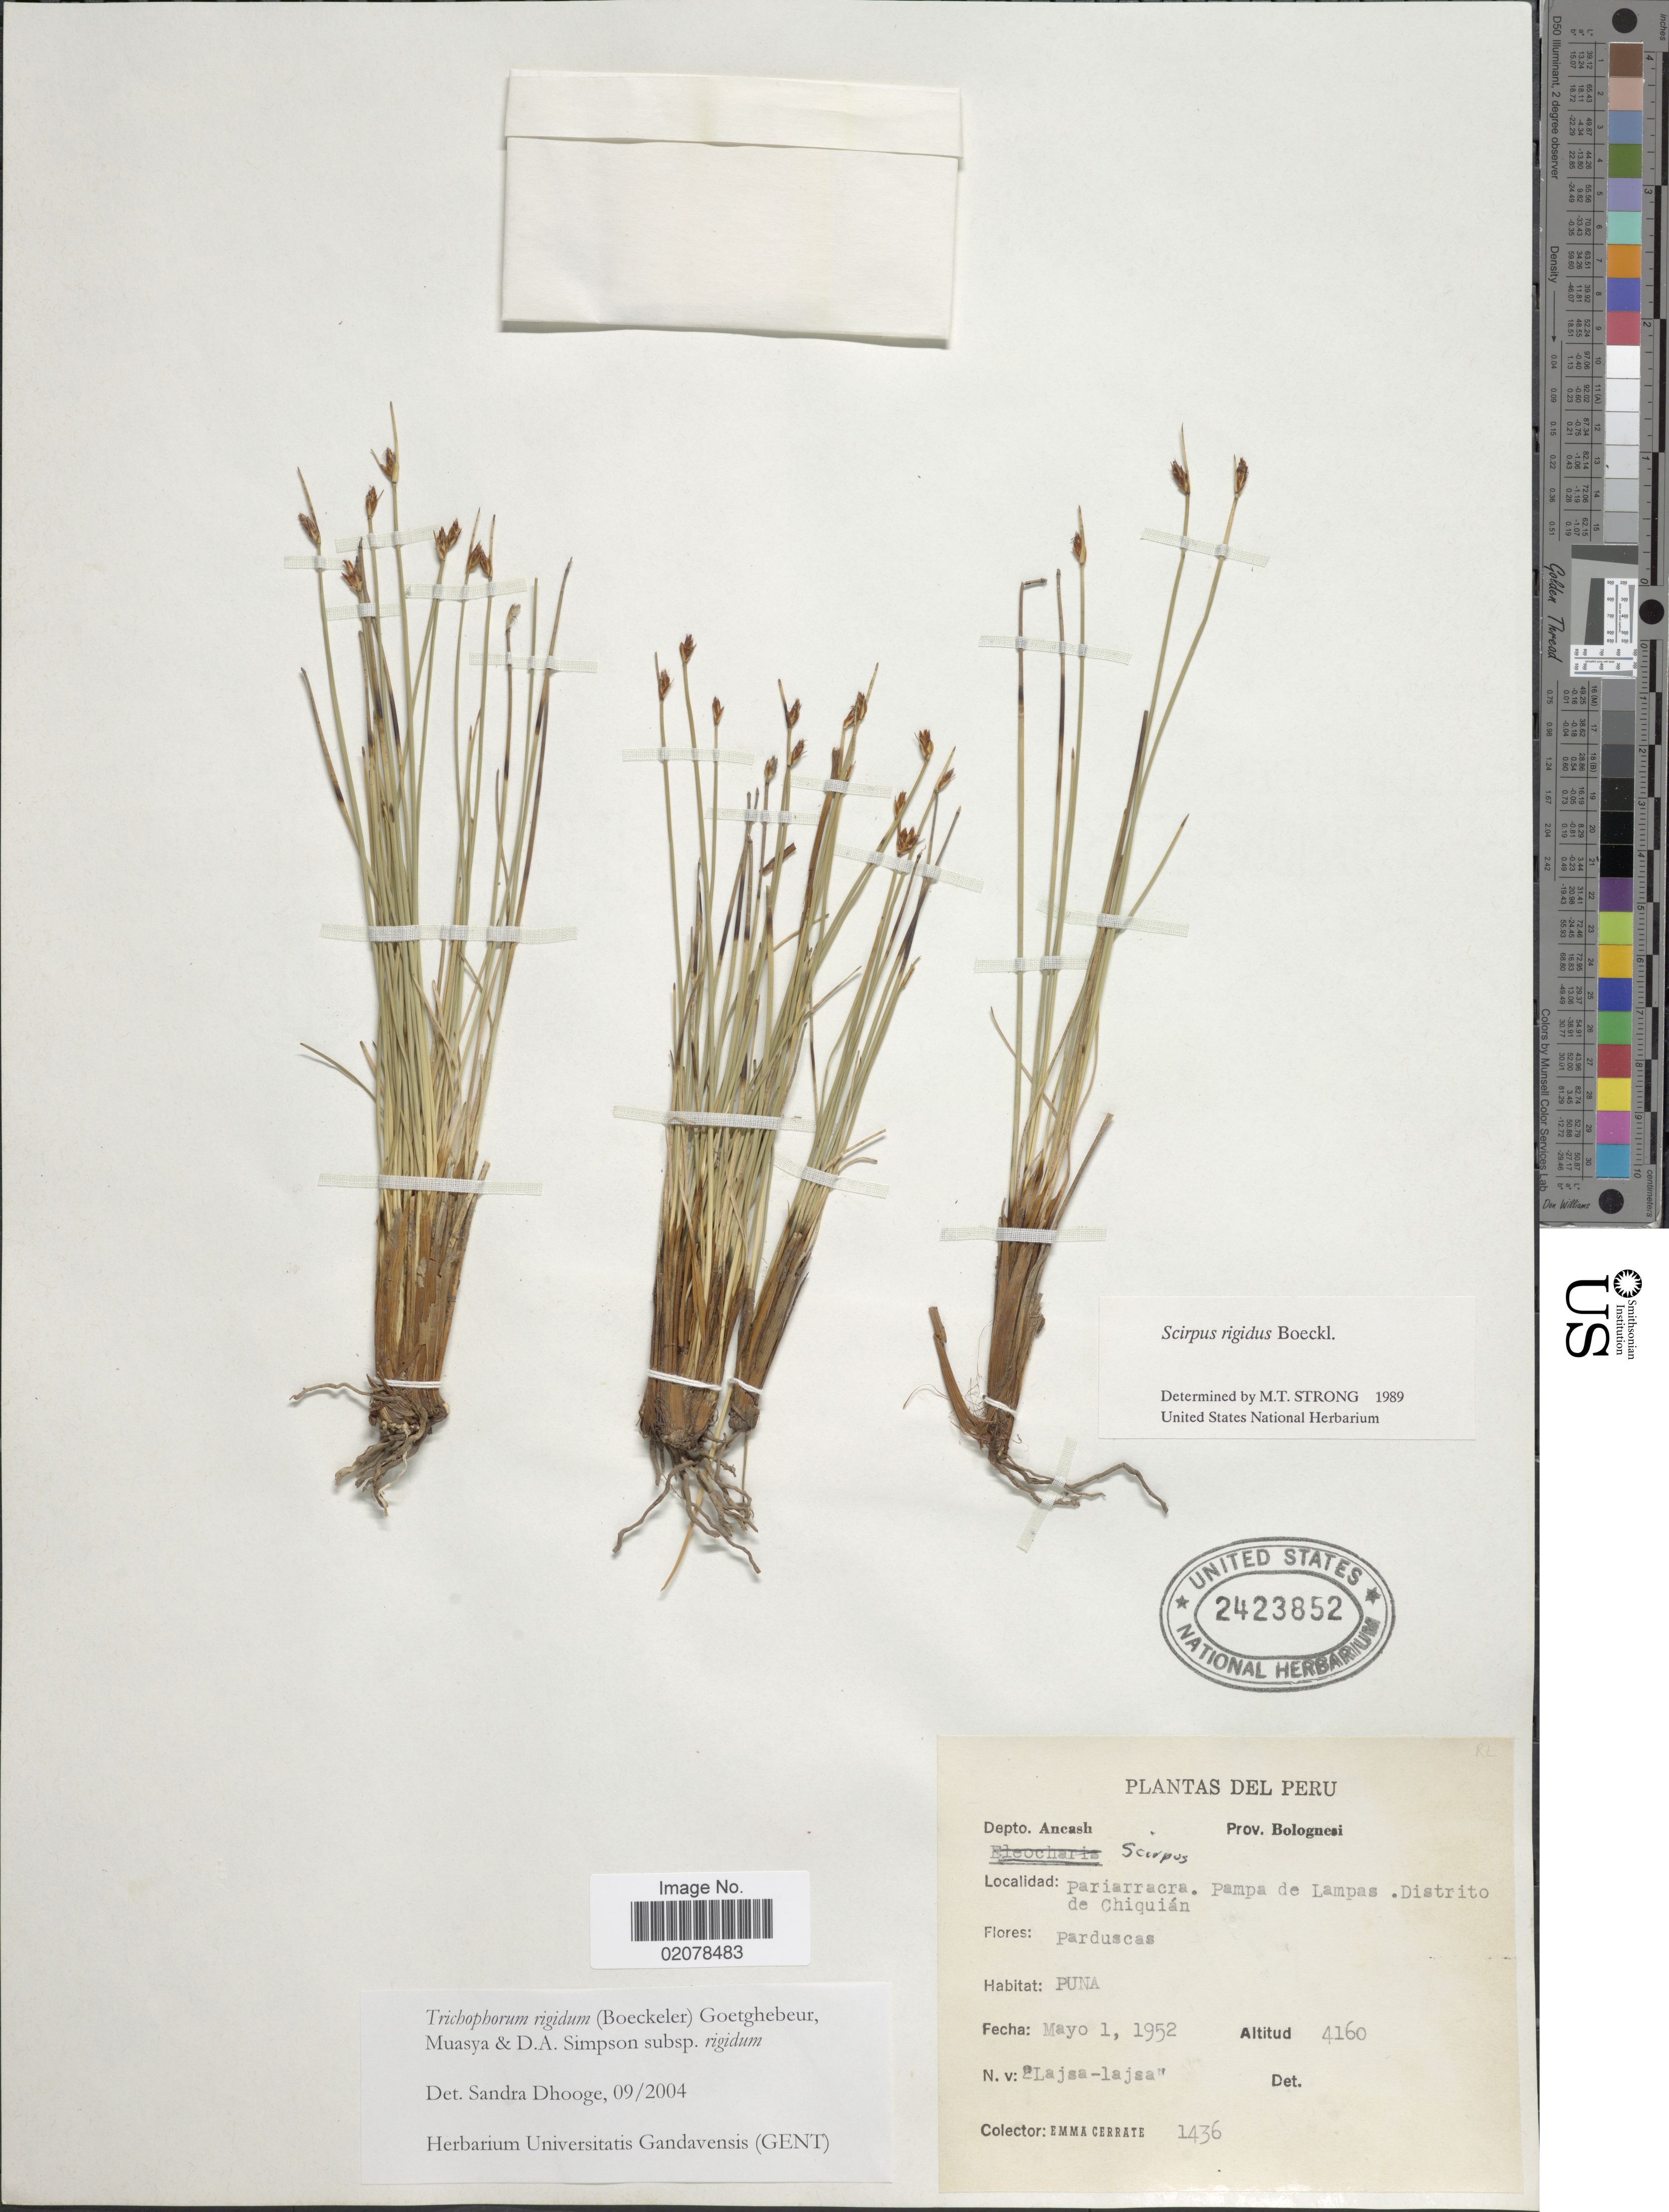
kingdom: Plantae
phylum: Tracheophyta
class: Liliopsida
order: Poales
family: Cyperaceae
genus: Trichophorum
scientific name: Trichophorum rigidum subsp. rigidum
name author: (Steud.) Goetgh. et al.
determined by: Dhooge, S.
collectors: E. Cerrate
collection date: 1952-05-01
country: Peru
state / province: Ancash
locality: Prov. Bolognesi, pariarracra, pampa de Lampas, distrito de Chiquián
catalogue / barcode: US 2423852